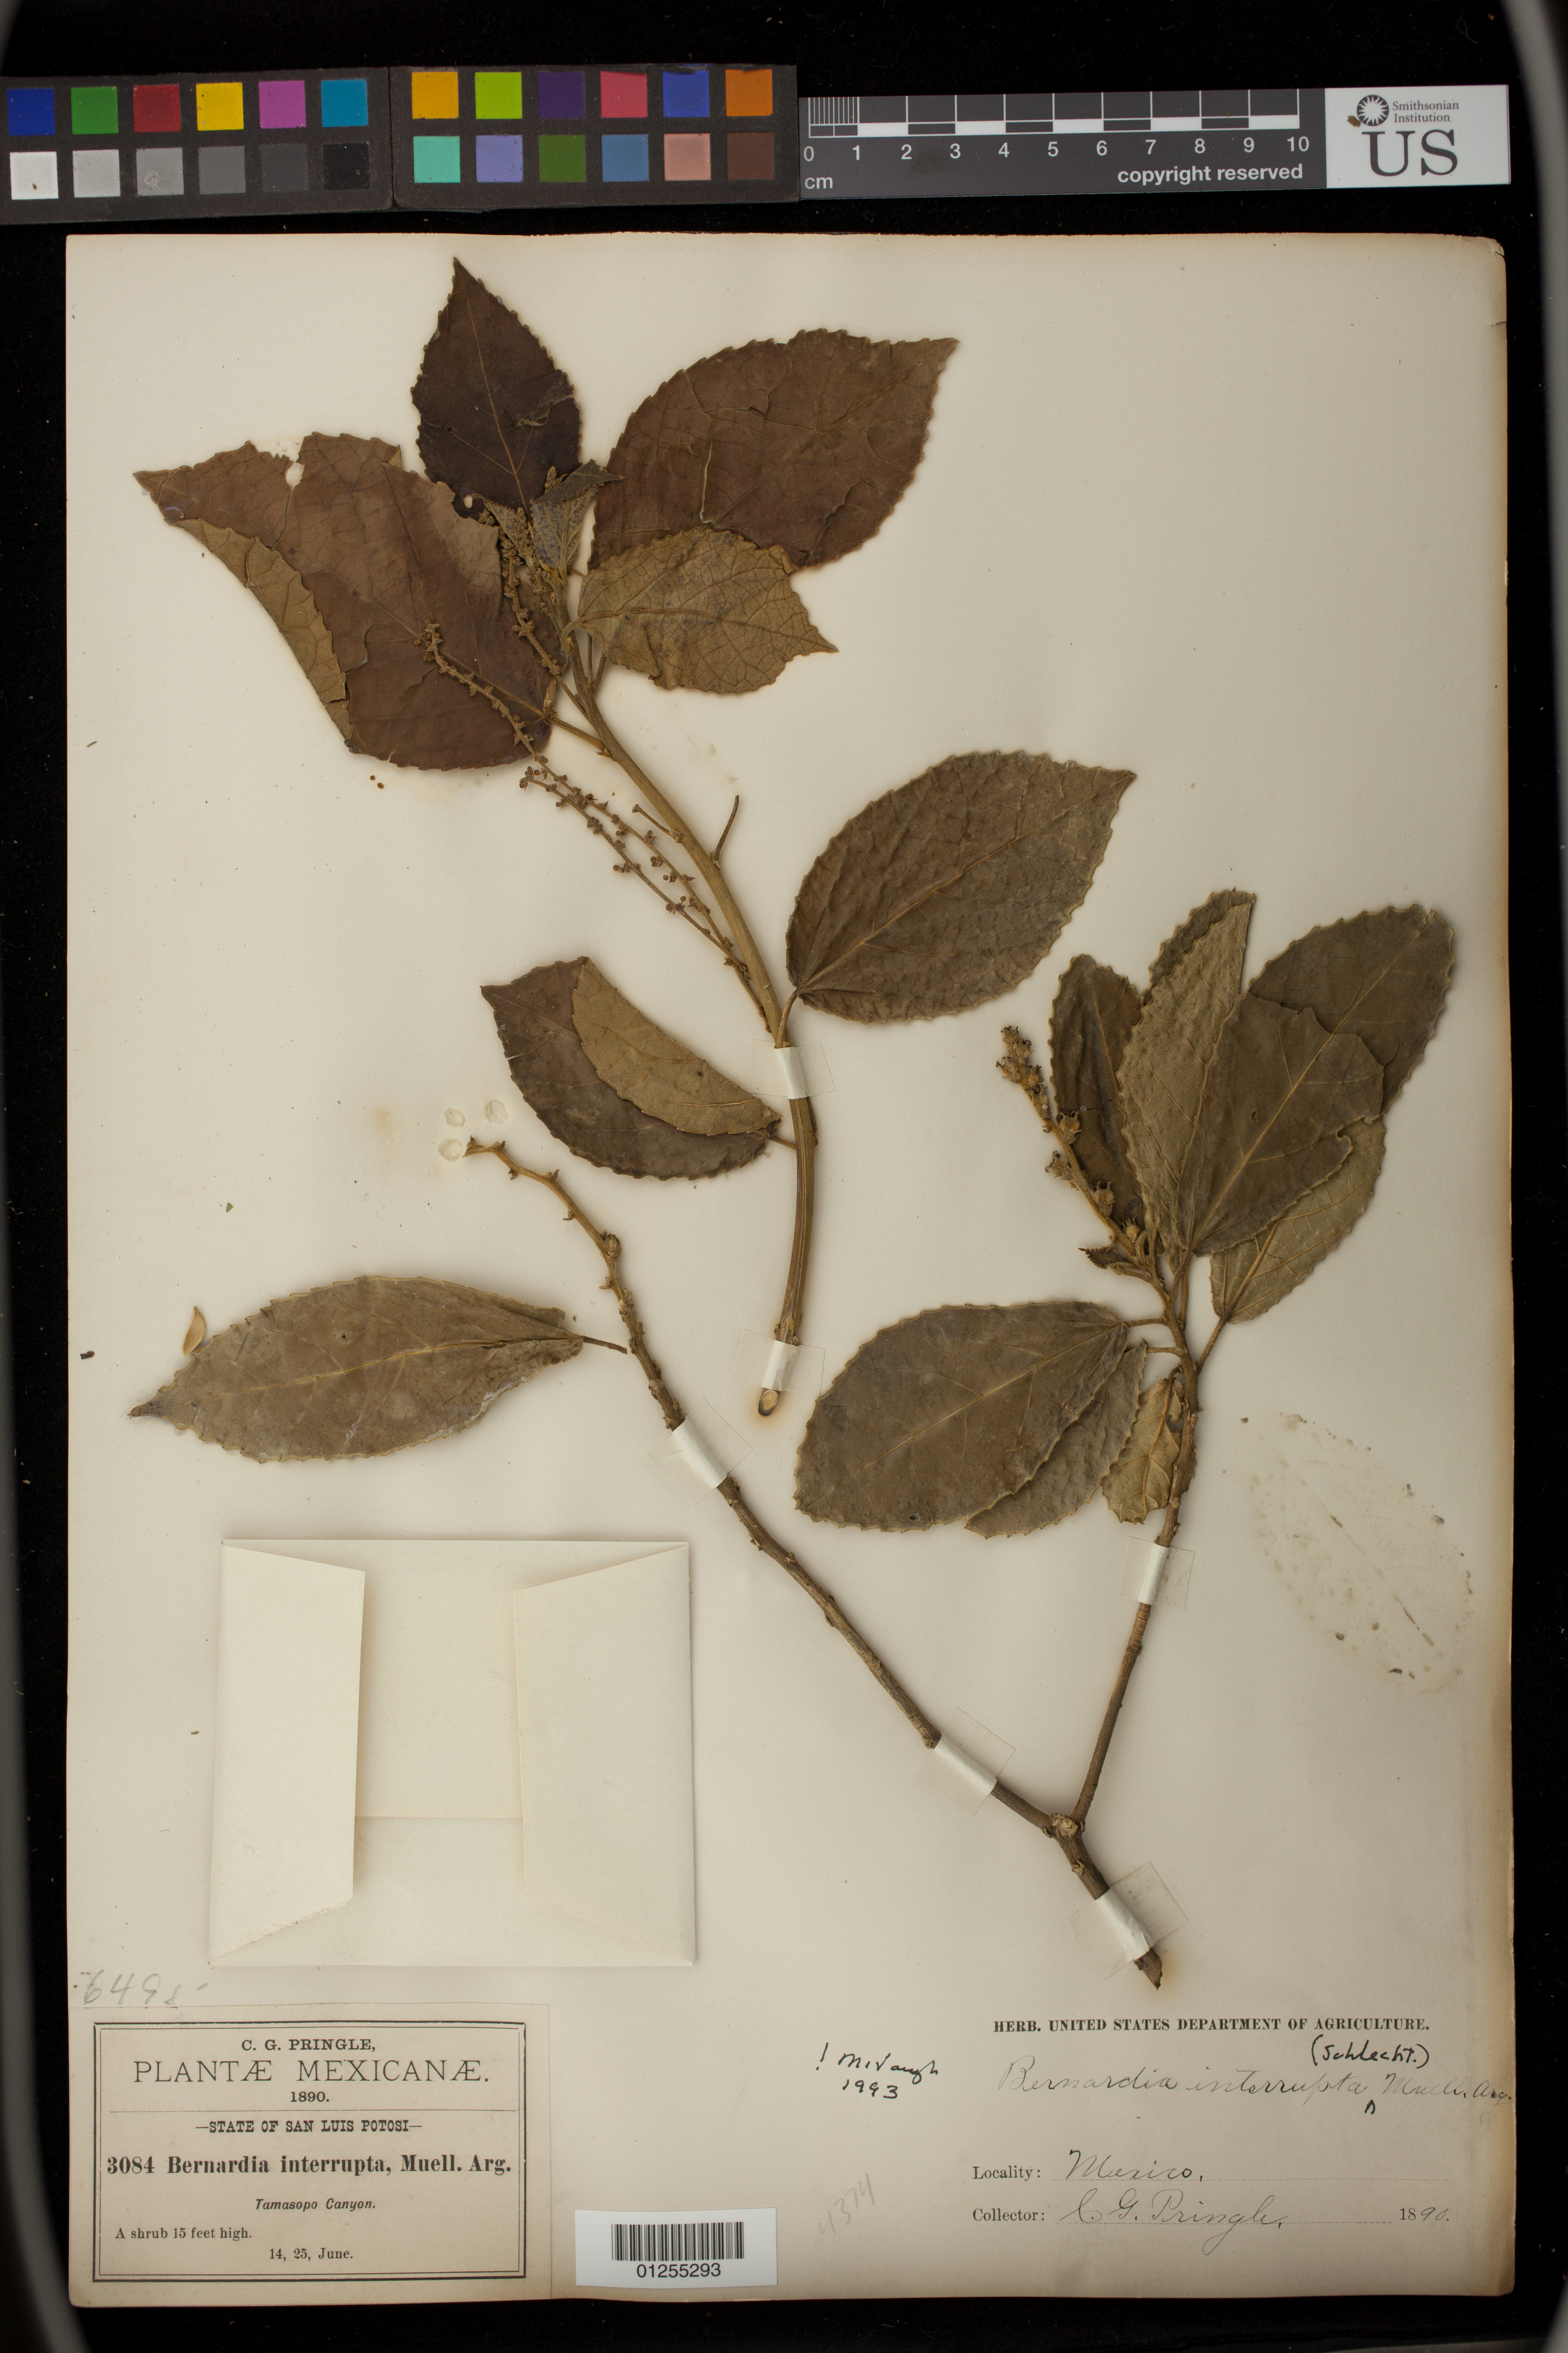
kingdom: Plantae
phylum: Tracheophyta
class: Magnoliopsida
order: Malpighiales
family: Euphorbiaceae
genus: Bernardia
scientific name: Bernardia interrupta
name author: (Schltdl.) Müll. Arg.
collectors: C. G. Pringle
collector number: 6498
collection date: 1890-06-14,1890-06-25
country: Mexico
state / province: San Luis Potosi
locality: Tamasopo Canyon.